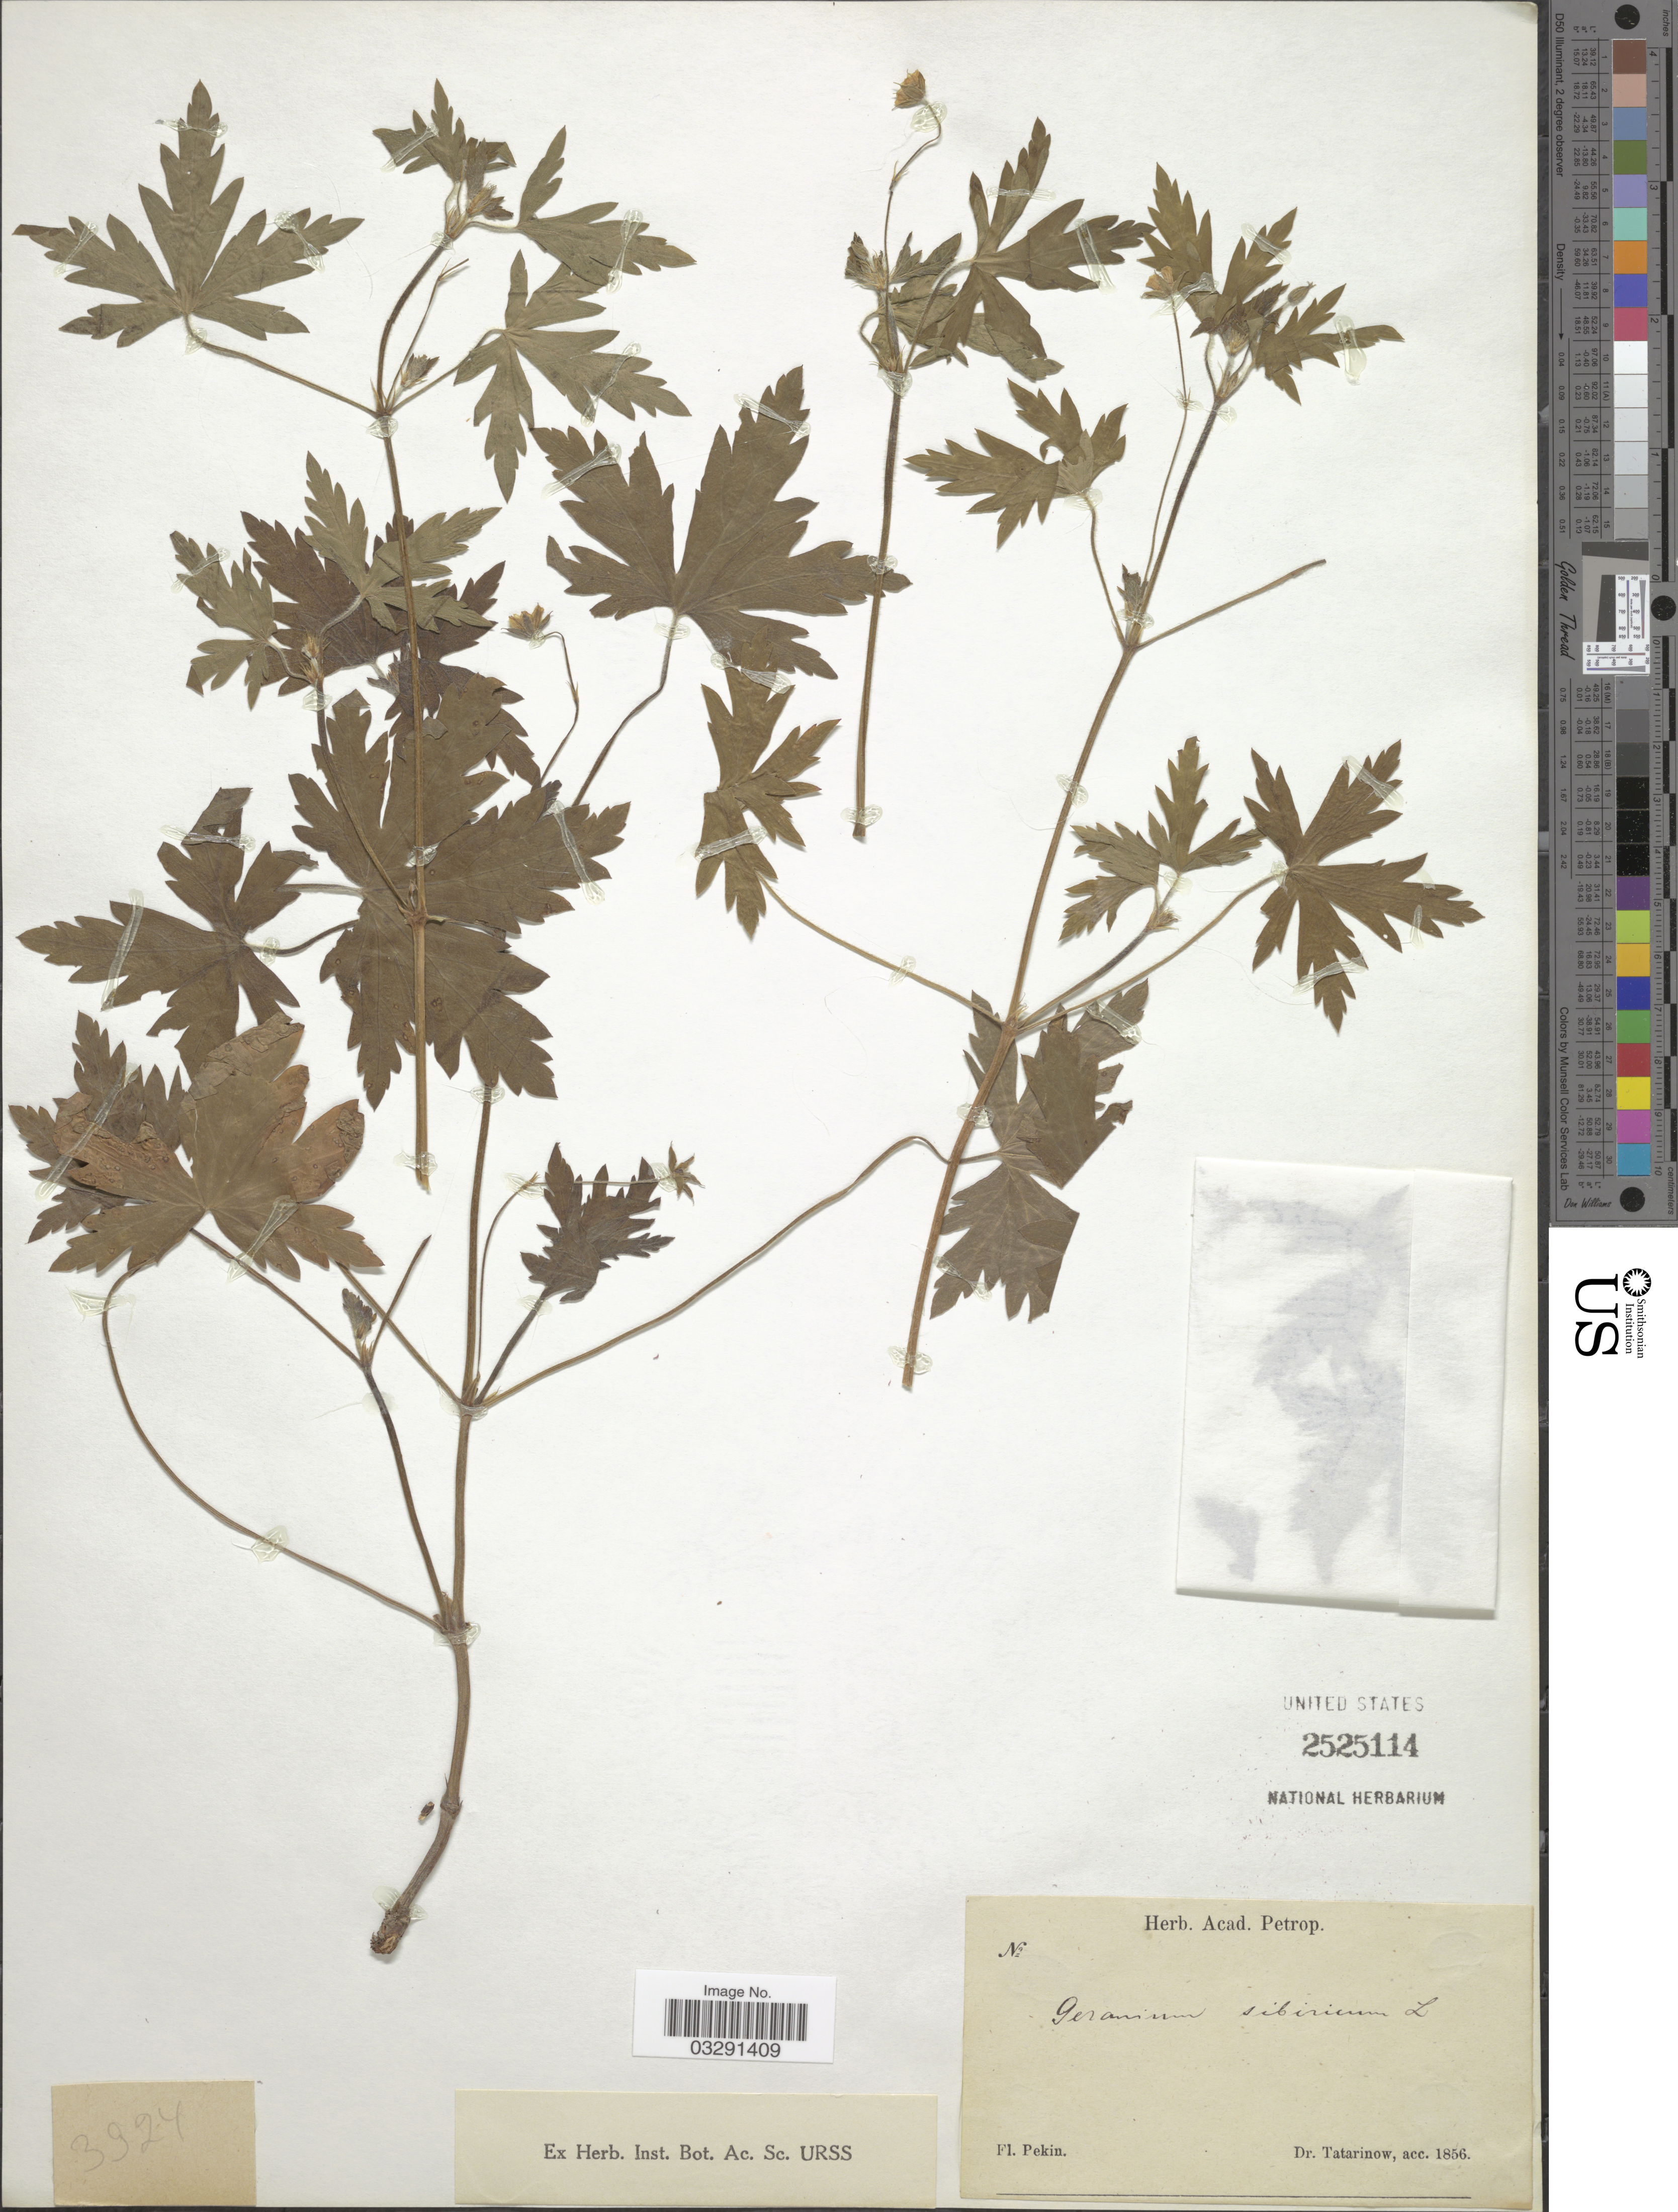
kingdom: Plantae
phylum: Tracheophyta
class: Magnoliopsida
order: Geraniales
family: Geraniaceae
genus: Geranium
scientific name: Geranium sibiricum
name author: L.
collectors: -. Tatarinow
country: China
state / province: Beijing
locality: Pekin.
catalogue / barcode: US 2525114